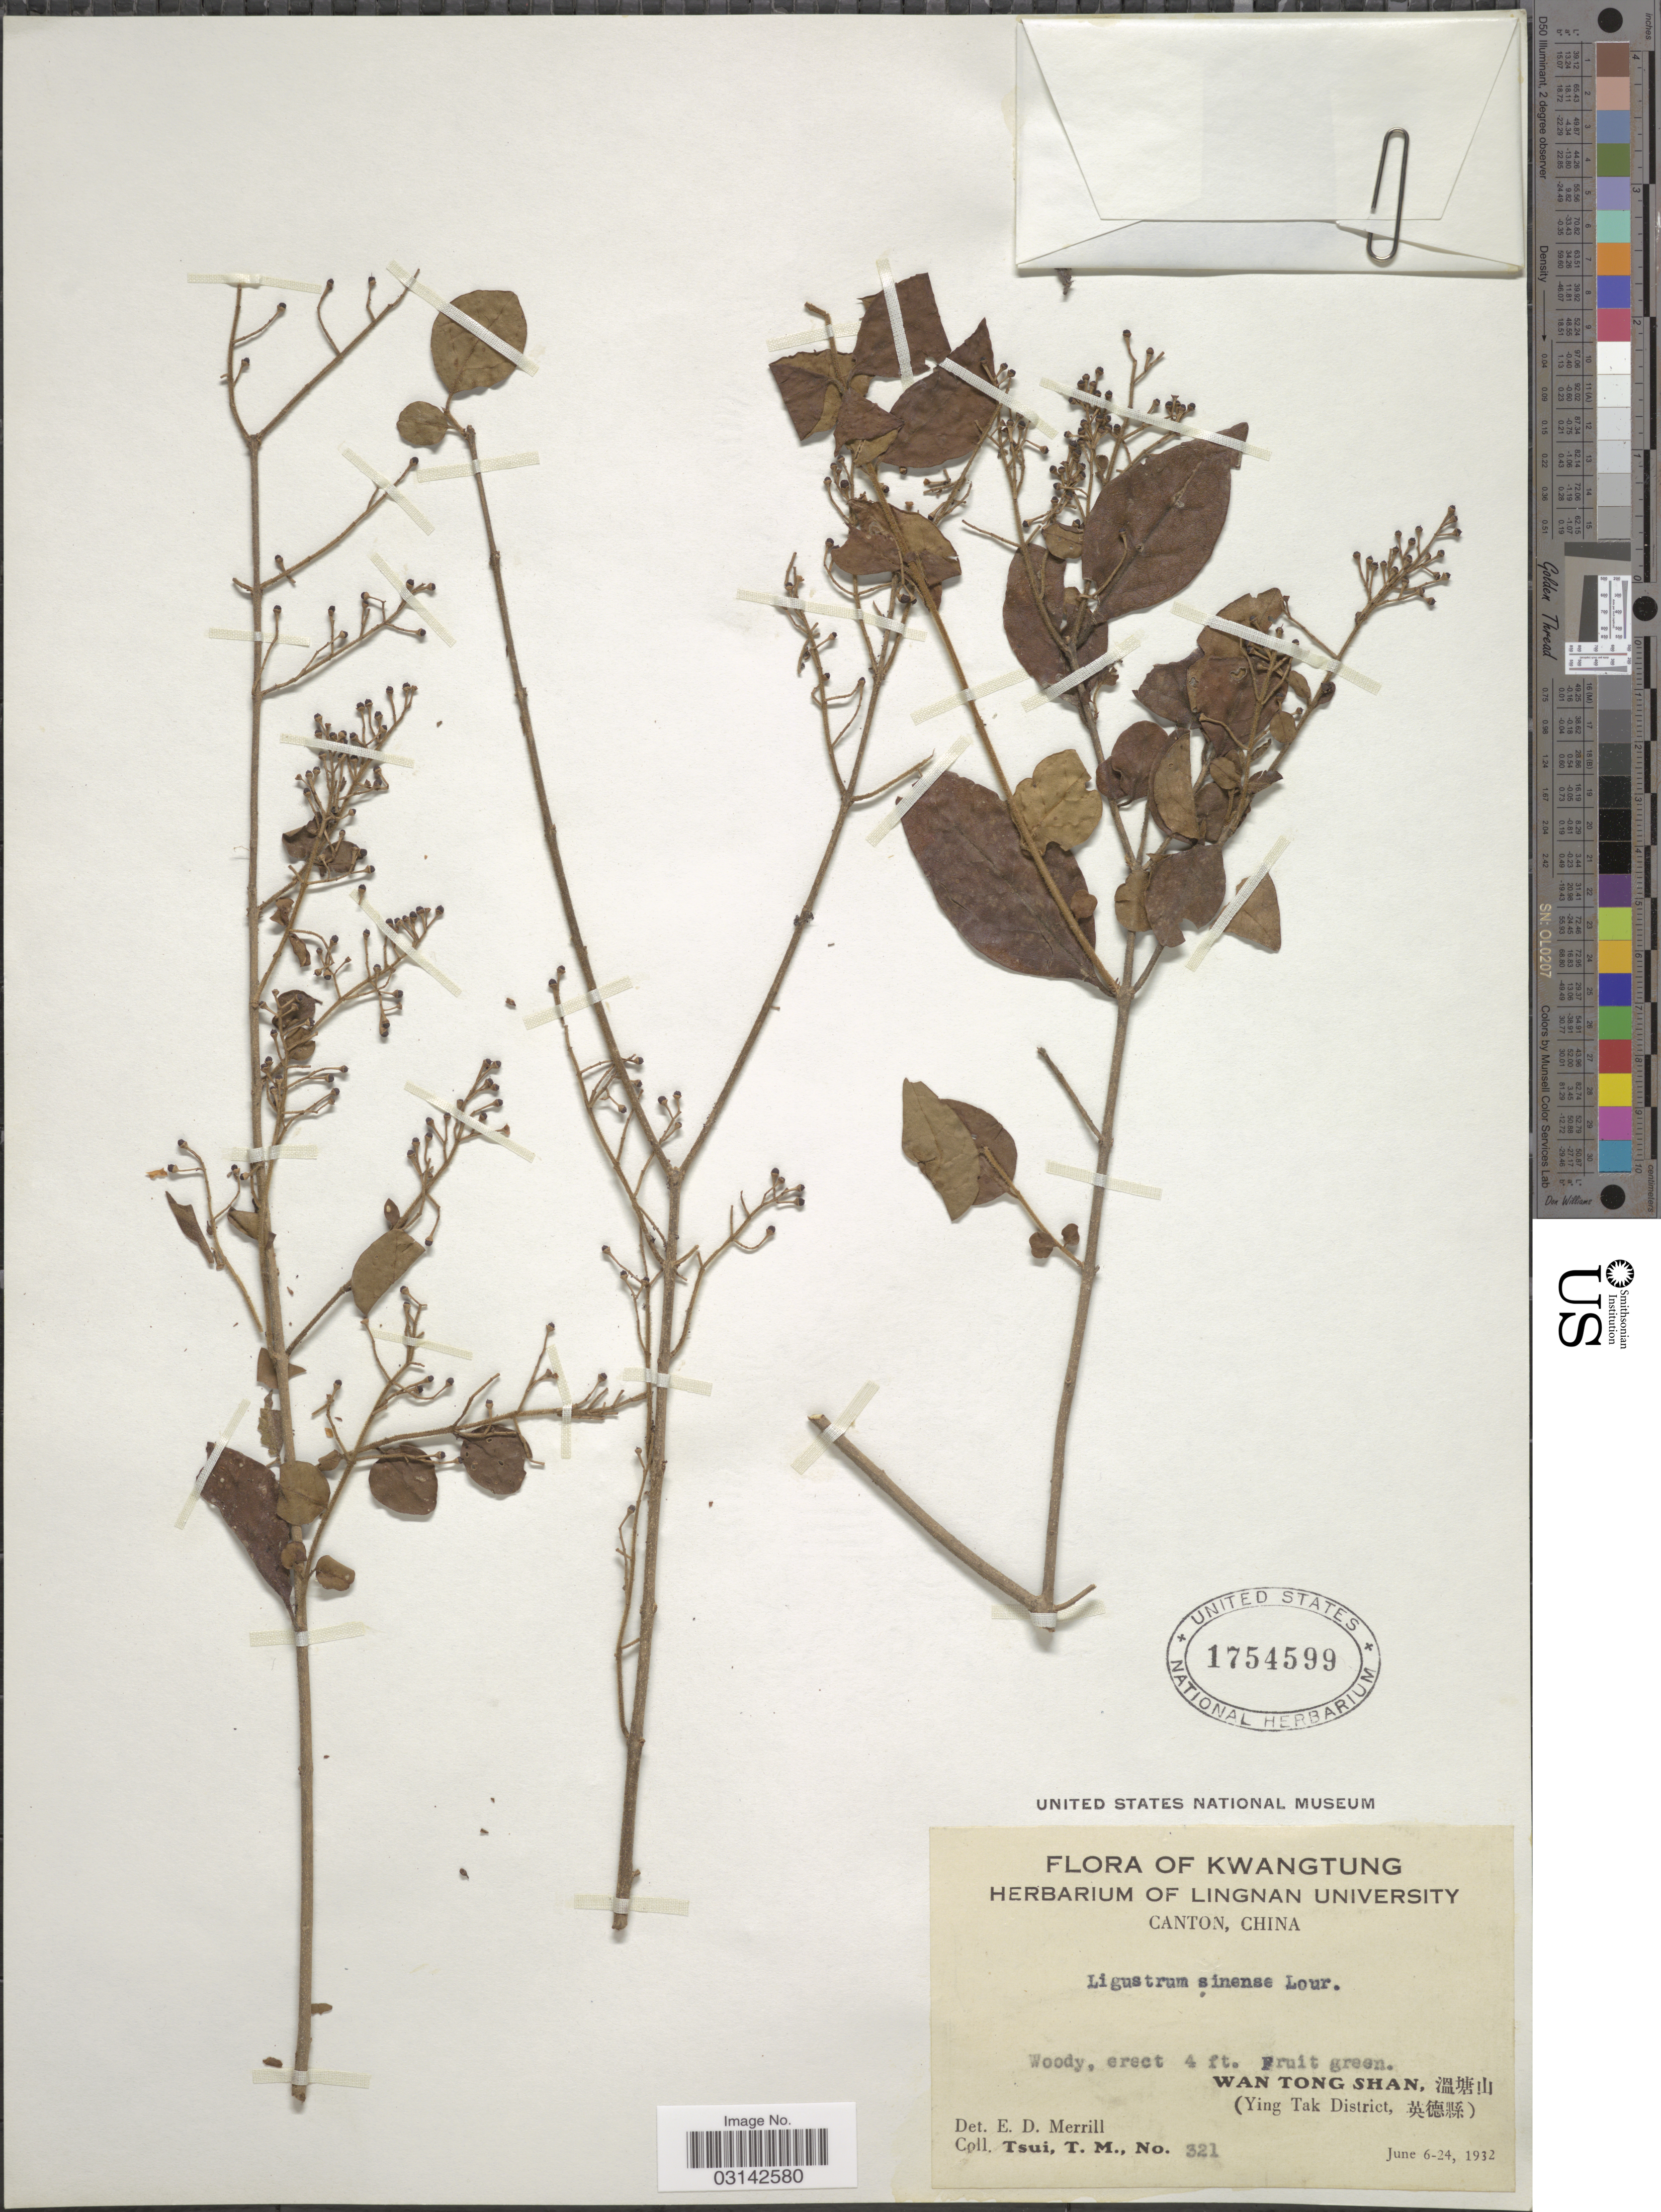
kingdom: Plantae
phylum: Tracheophyta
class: Magnoliopsida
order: Lamiales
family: Oleaceae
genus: Ligustrum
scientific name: Ligustrum sinense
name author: Lour.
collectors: T. Tsui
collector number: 321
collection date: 1932-06-06/1932-06-24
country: China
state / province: Guangdong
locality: Kwangtung, Wan Tong Shan, (Ying Tak District).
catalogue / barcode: US 1754599